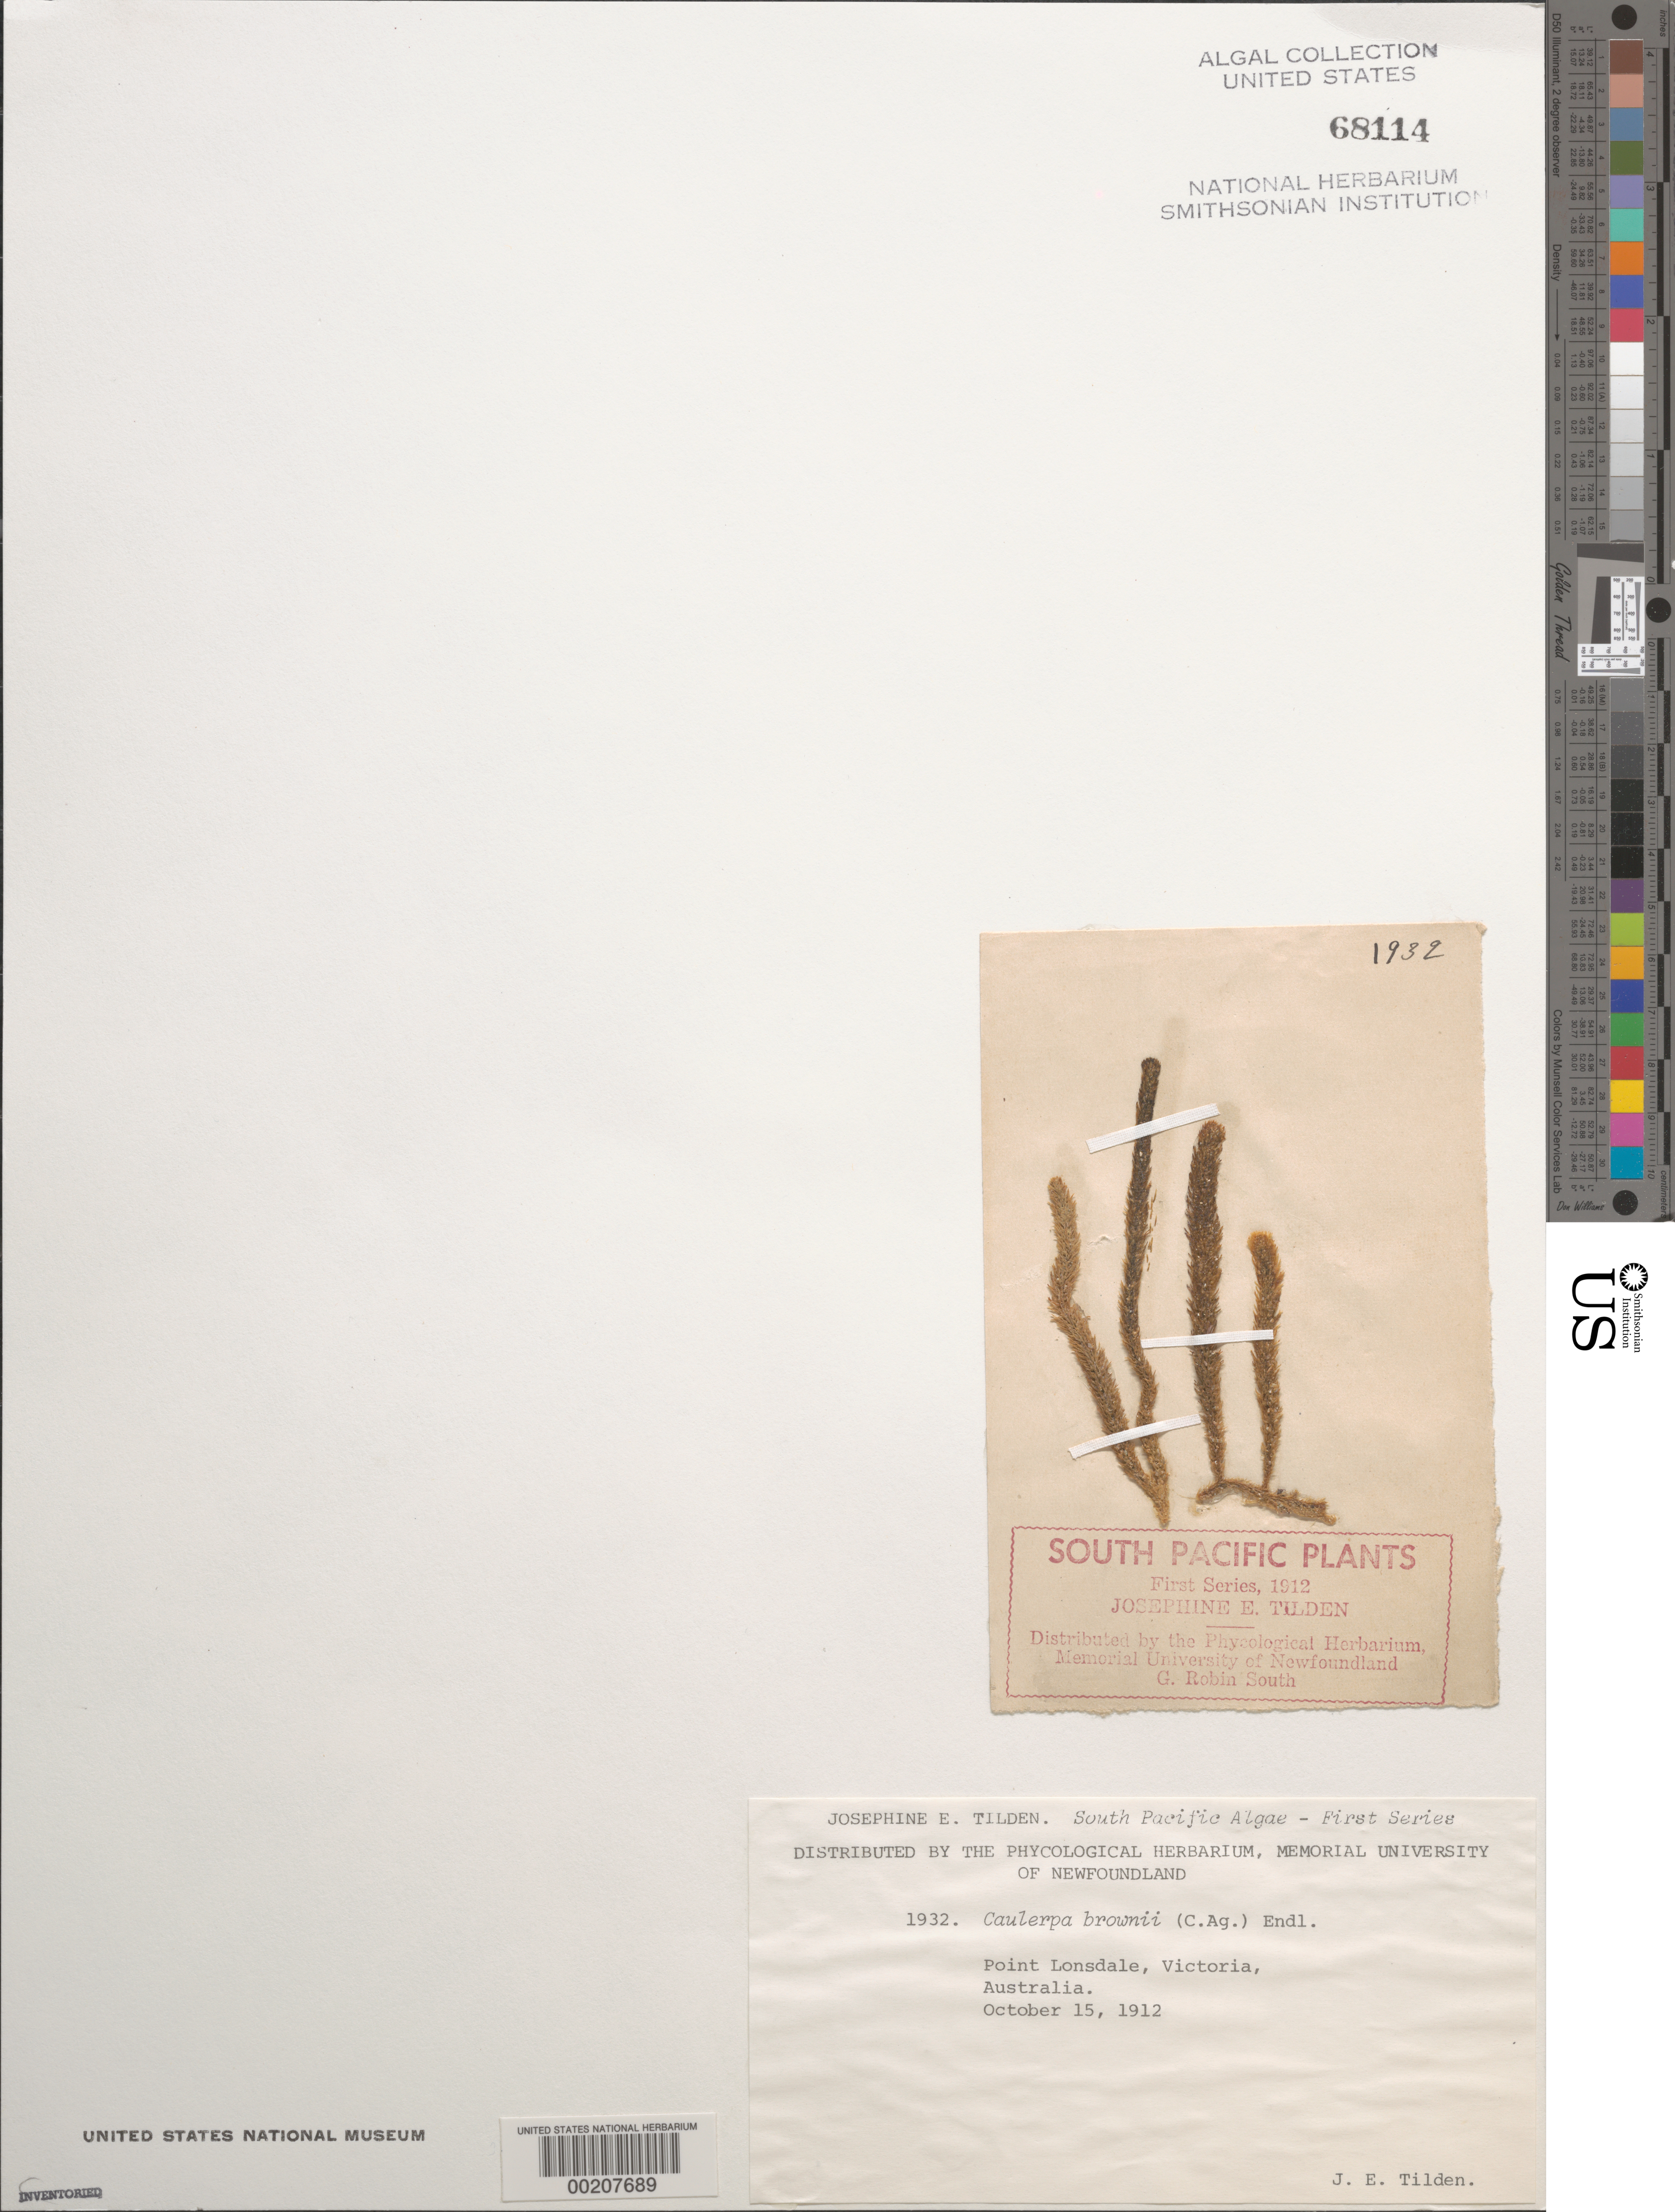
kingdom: Plantae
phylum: Chlorophyta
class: Ulvophyceae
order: Bryopsidales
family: Caulerpaceae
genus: Caulerpa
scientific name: Caulerpa brownii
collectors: J. E. Tilden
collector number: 1932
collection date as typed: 15 Oct 1912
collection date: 1912-10-15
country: Australia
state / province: Victoria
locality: Point lonsdale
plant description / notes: Tilden, South Pacific Plants, First Series, 1912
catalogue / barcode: US 68114